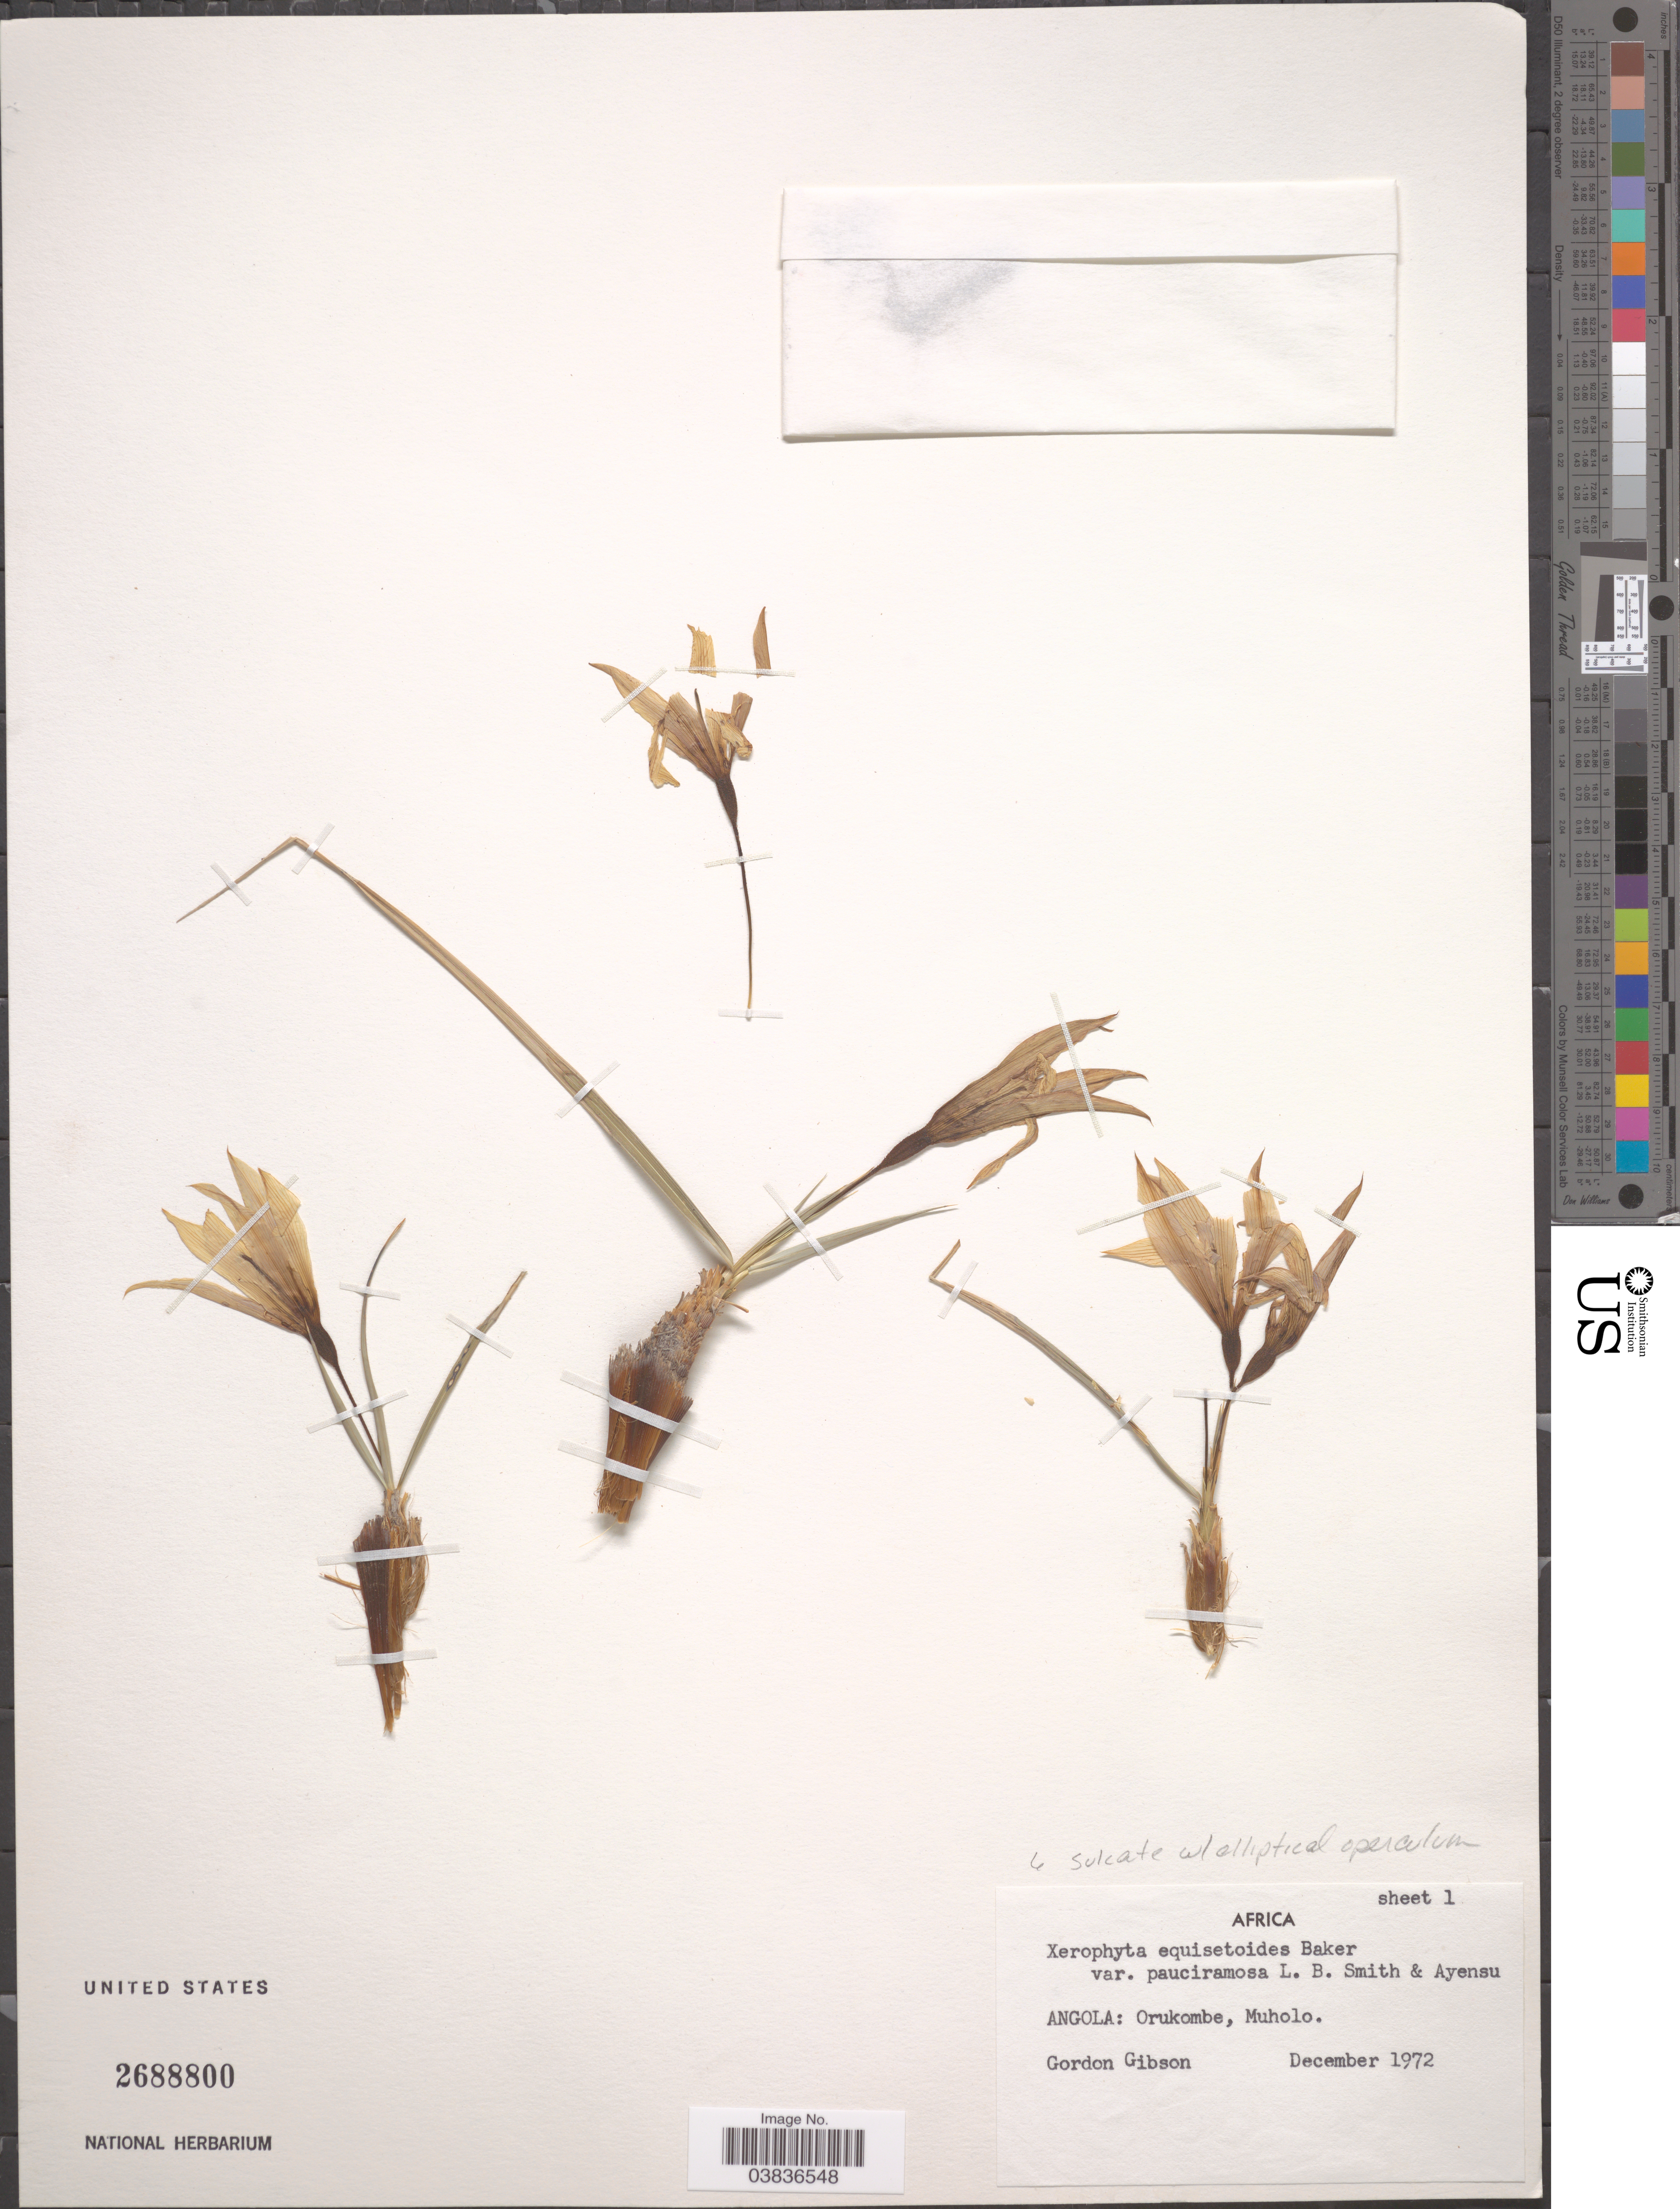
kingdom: Plantae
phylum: Tracheophyta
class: Liliopsida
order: Pandanales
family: Velloziaceae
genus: Xerophyta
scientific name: Xerophyta equisetoides var. pauciramosa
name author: L.B. Sm. & Ayensu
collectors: G. D. Gibson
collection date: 1972-12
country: Angola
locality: Orukombe, Muholo.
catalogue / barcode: US 2688800